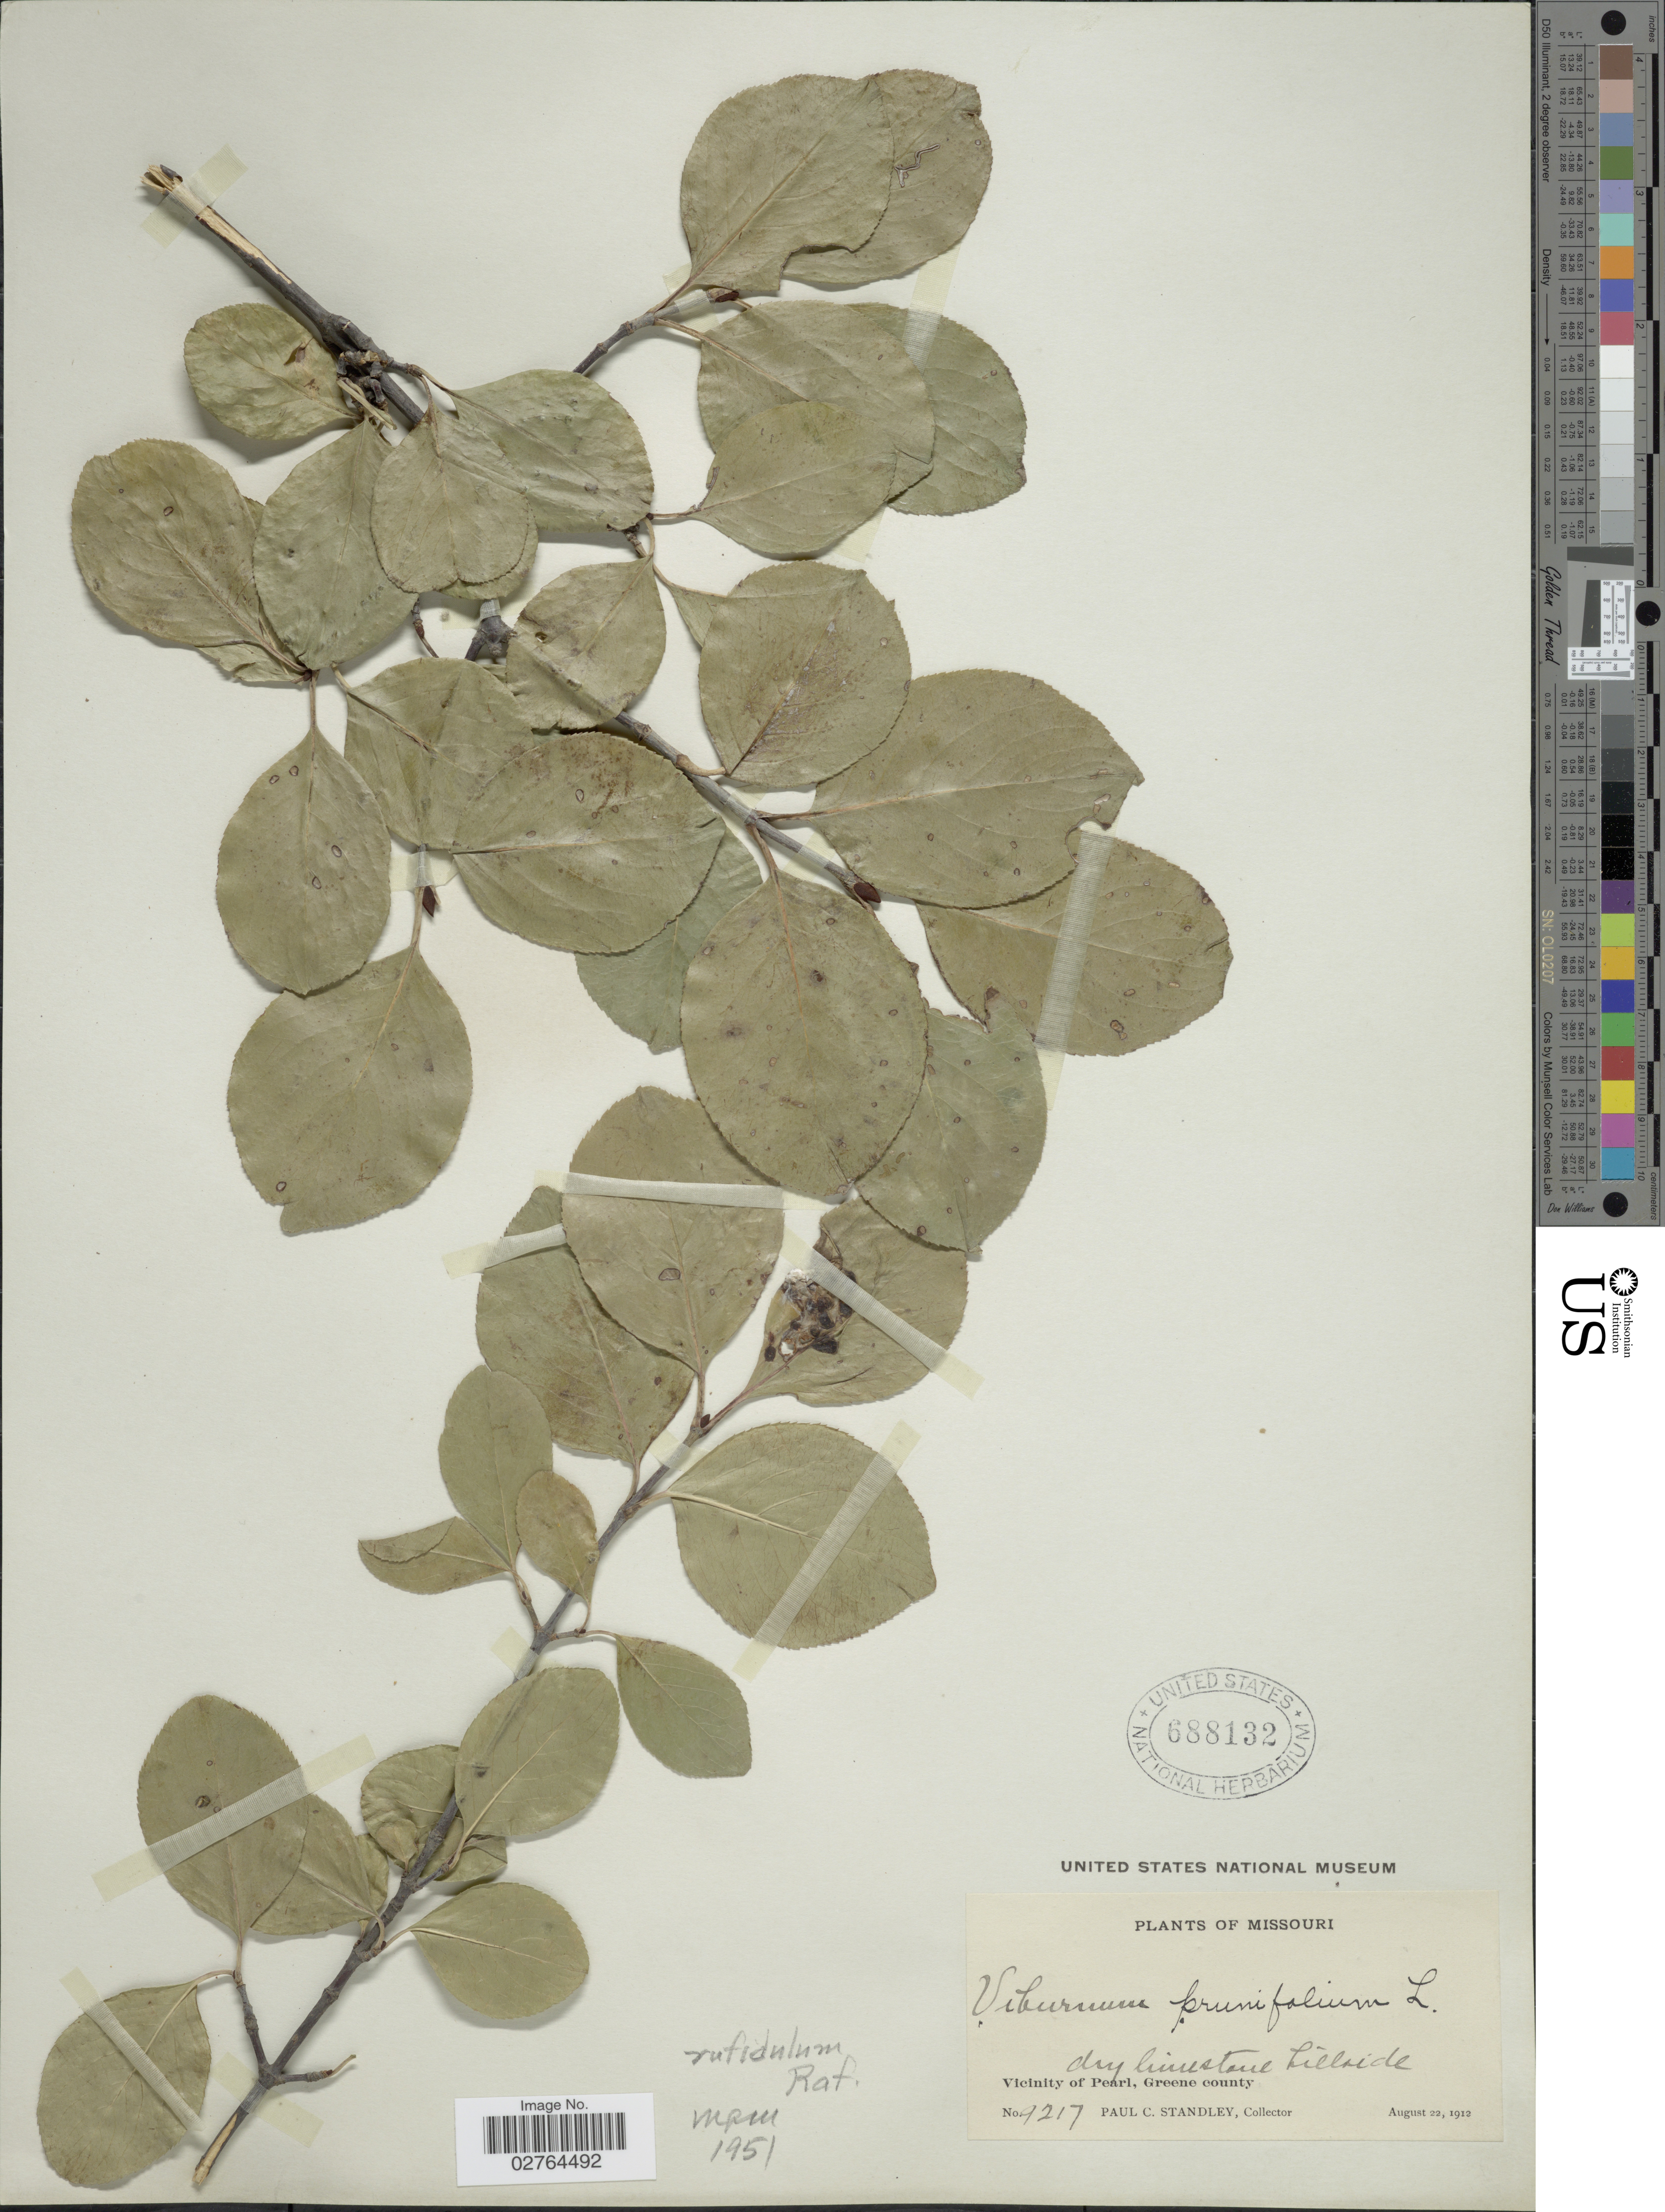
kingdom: Plantae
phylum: Tracheophyta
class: Magnoliopsida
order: Dipsacales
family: Viburnaceae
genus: Viburnum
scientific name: Viburnum rufidulum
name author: Raf.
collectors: P. C. Standley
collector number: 9217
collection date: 1912-08-22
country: United States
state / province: Missouri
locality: Vicinity of Pearl, Greene county.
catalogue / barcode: US 688132